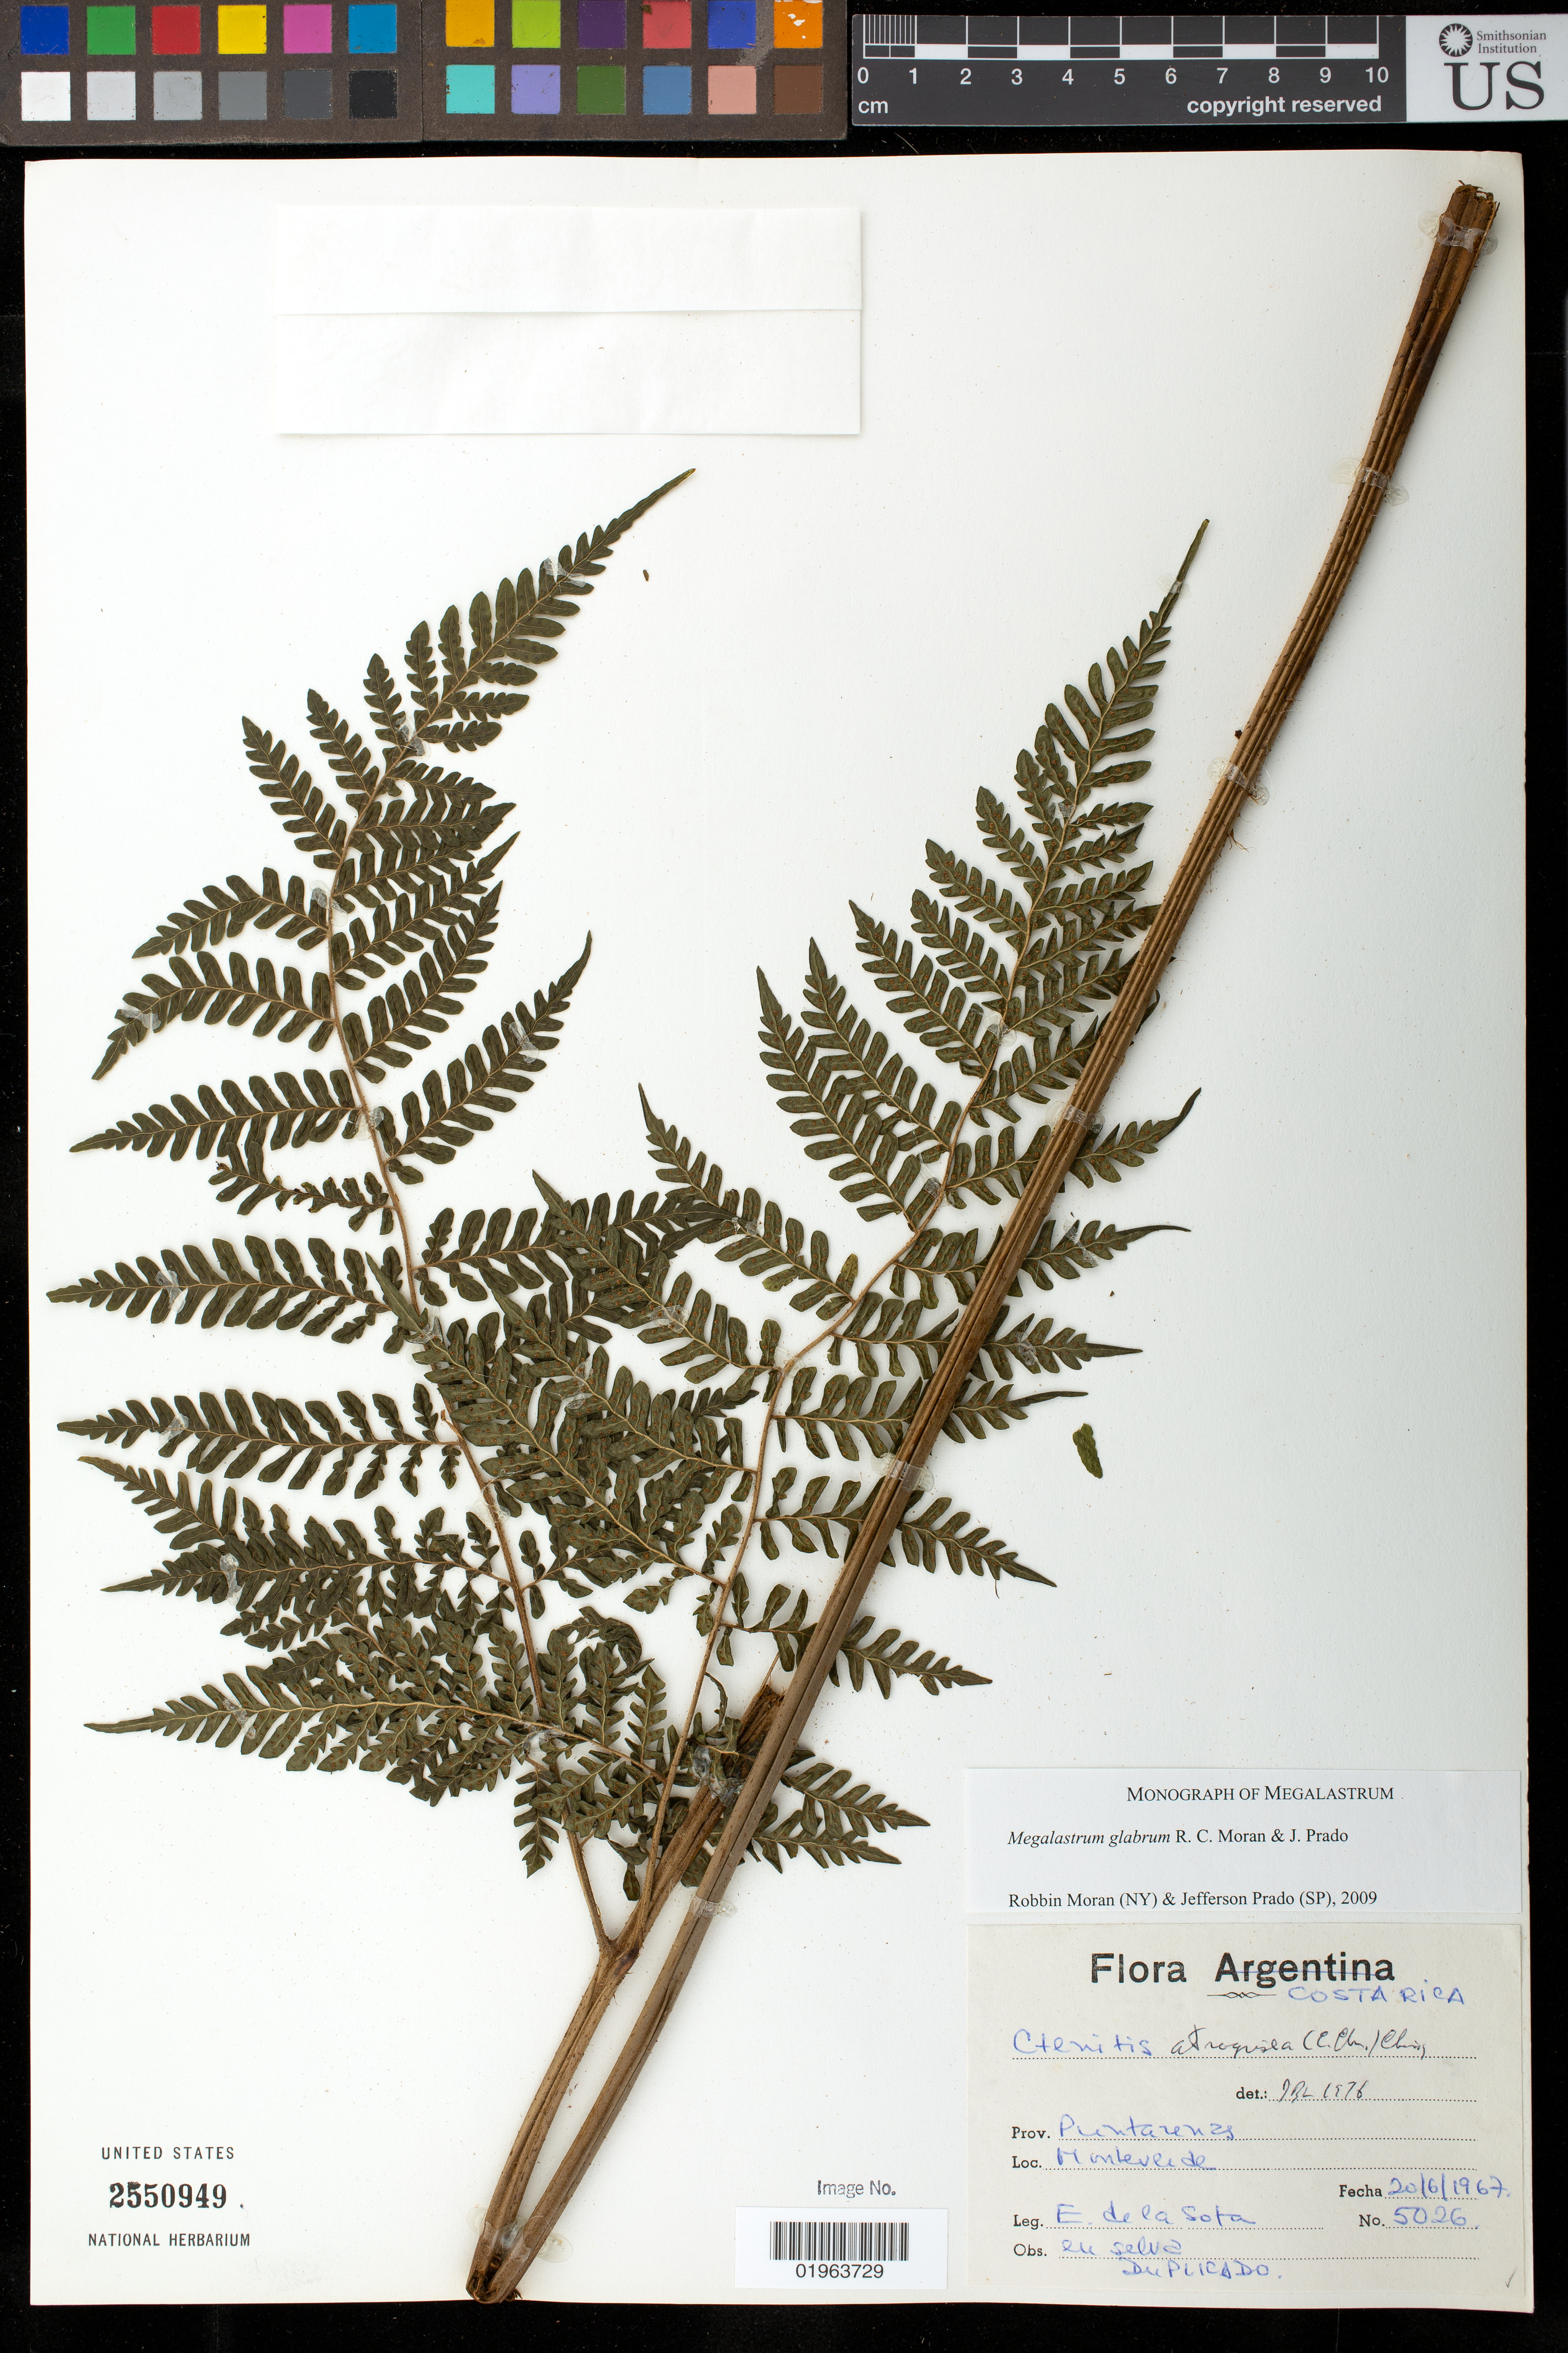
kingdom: Plantae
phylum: Tracheophyta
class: Polypodiopsida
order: Polypodiales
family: Dryopteridaceae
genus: Megalastrum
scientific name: Megalastrum glabrum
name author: R.C. Moran & J. Prado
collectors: E. R. de la Sota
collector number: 5026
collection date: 1967-06-20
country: Costa Rica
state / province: Puntarenas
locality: Monteverde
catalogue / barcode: US 2550949